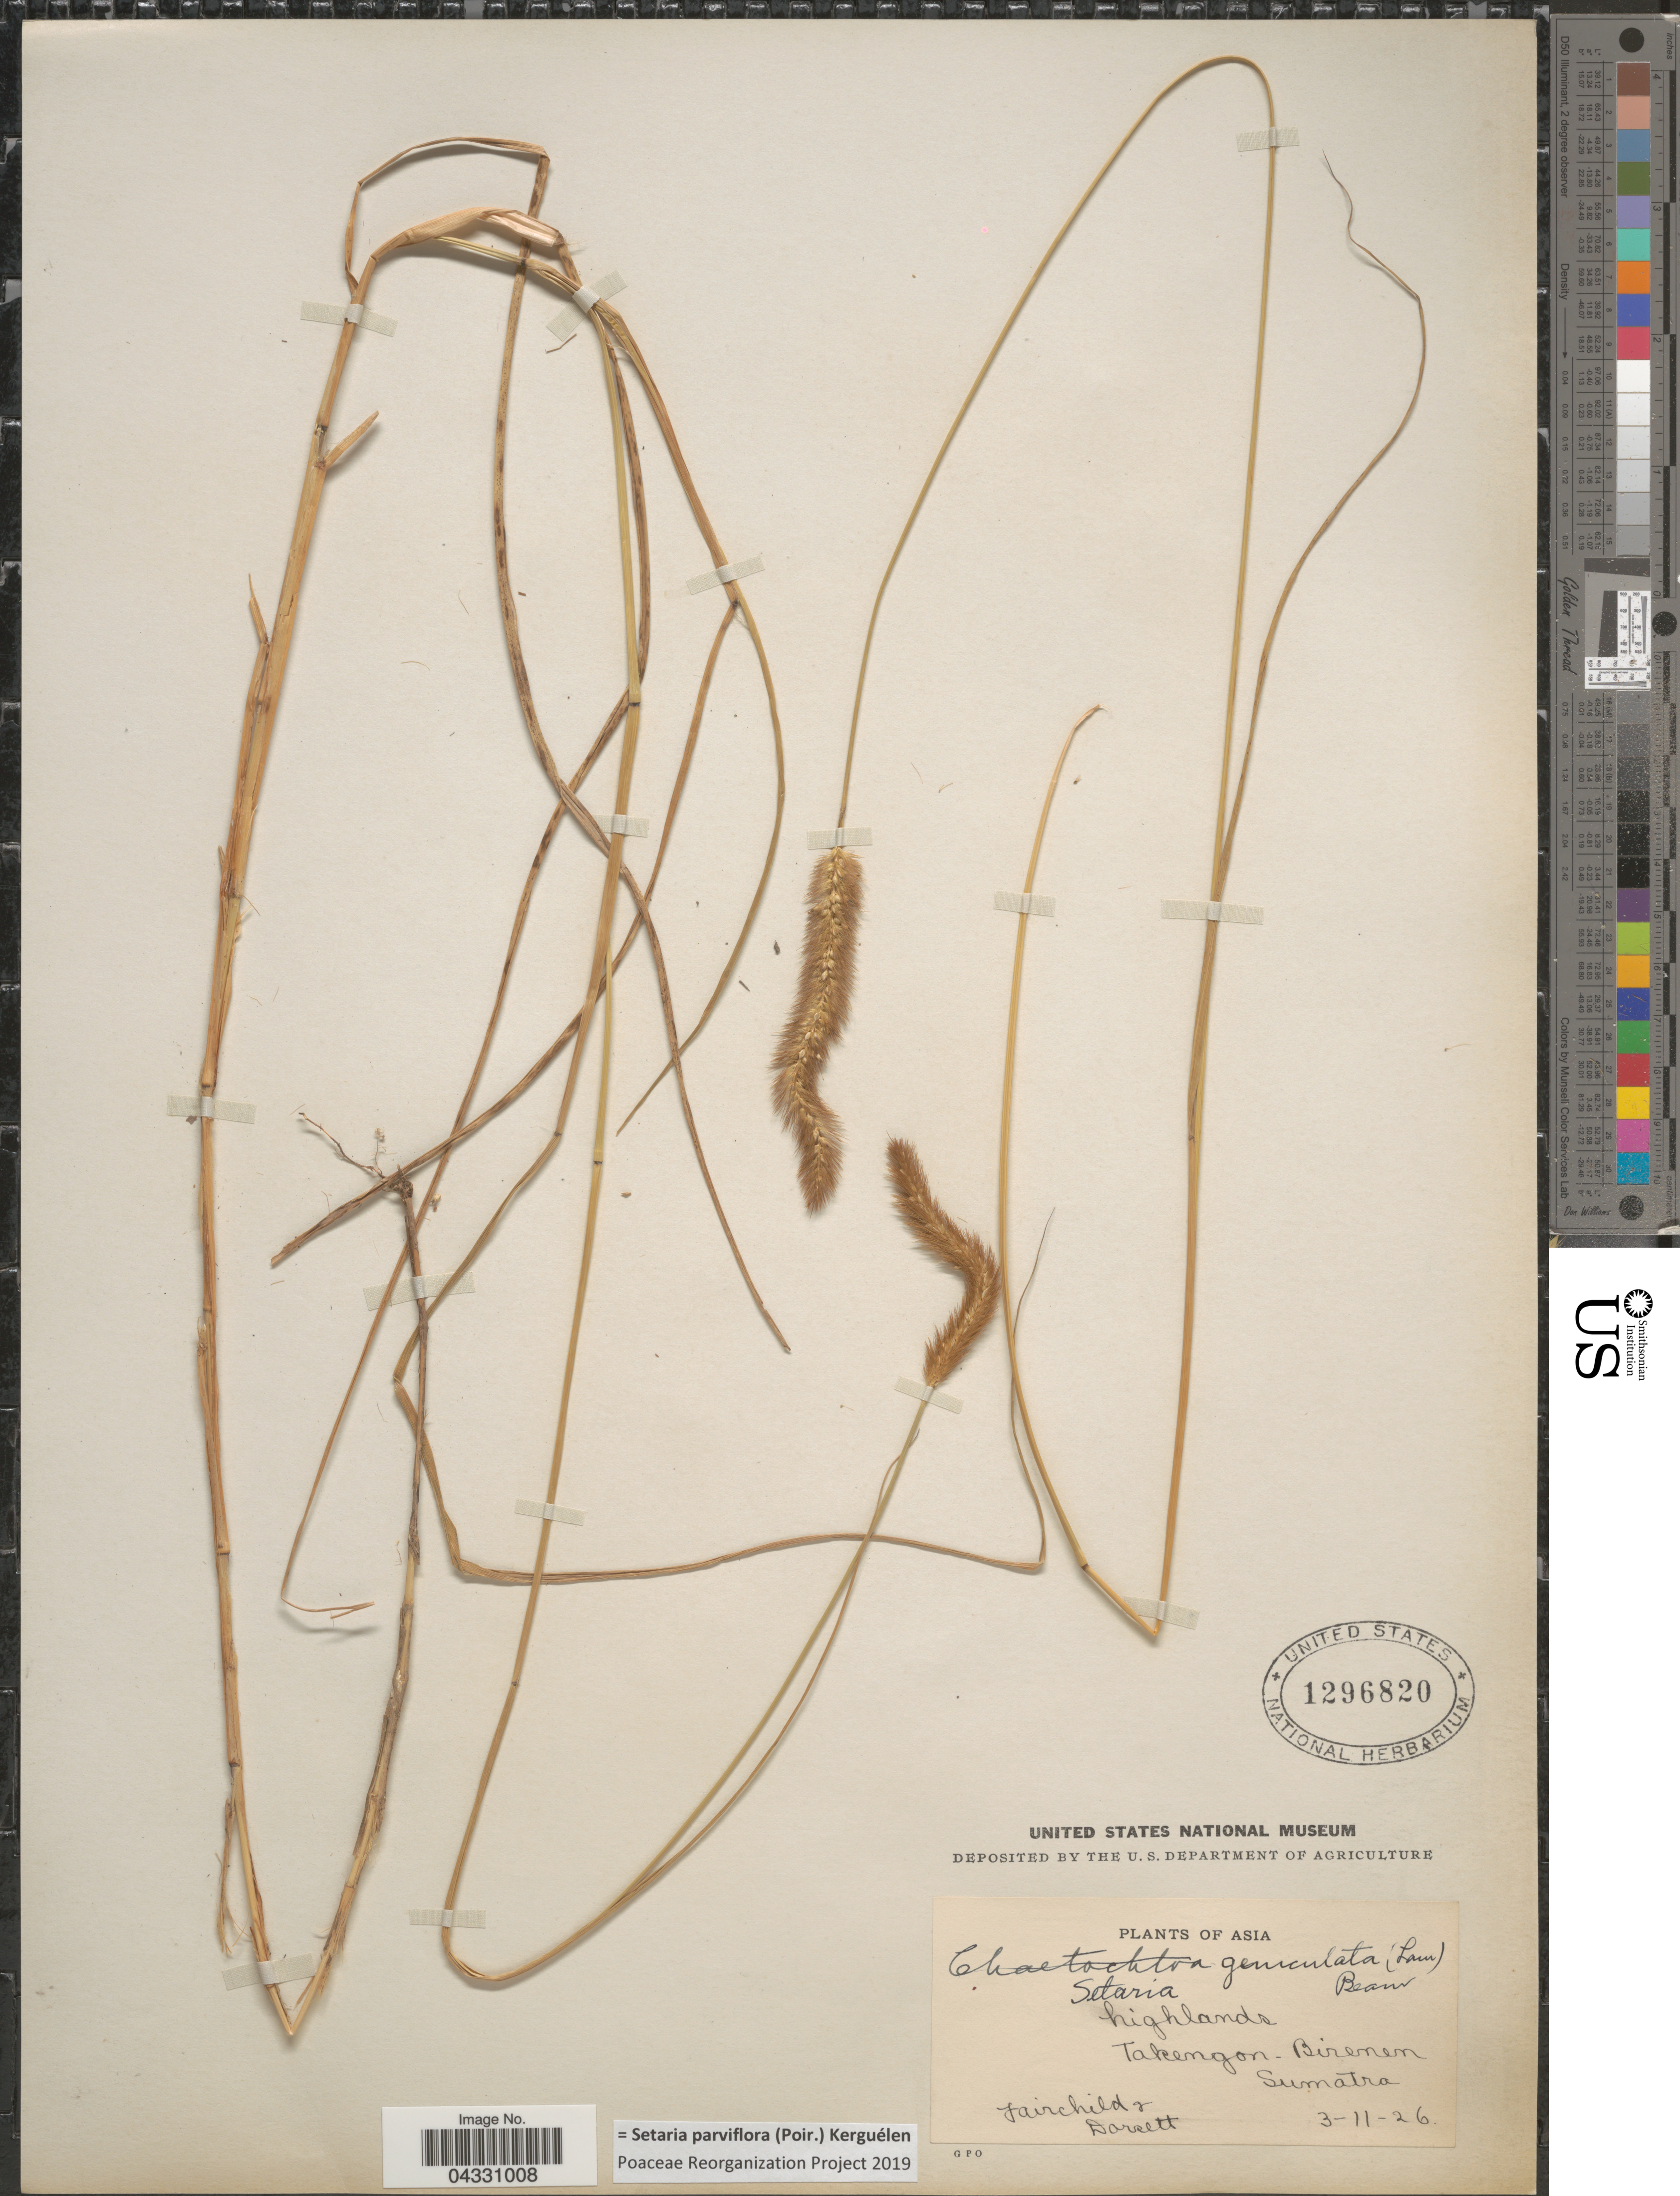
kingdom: Plantae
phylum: Tracheophyta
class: Liliopsida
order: Poales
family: Poaceae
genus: Setaria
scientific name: Setaria parviflora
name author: (Poir.) Kerguélen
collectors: -. Fairchild & -- Dorsett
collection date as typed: Transcribed d/m/y: 3/11/26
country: Indonesia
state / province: Sumatra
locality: Highlands Takengon-Birenen.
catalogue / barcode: US 1296820